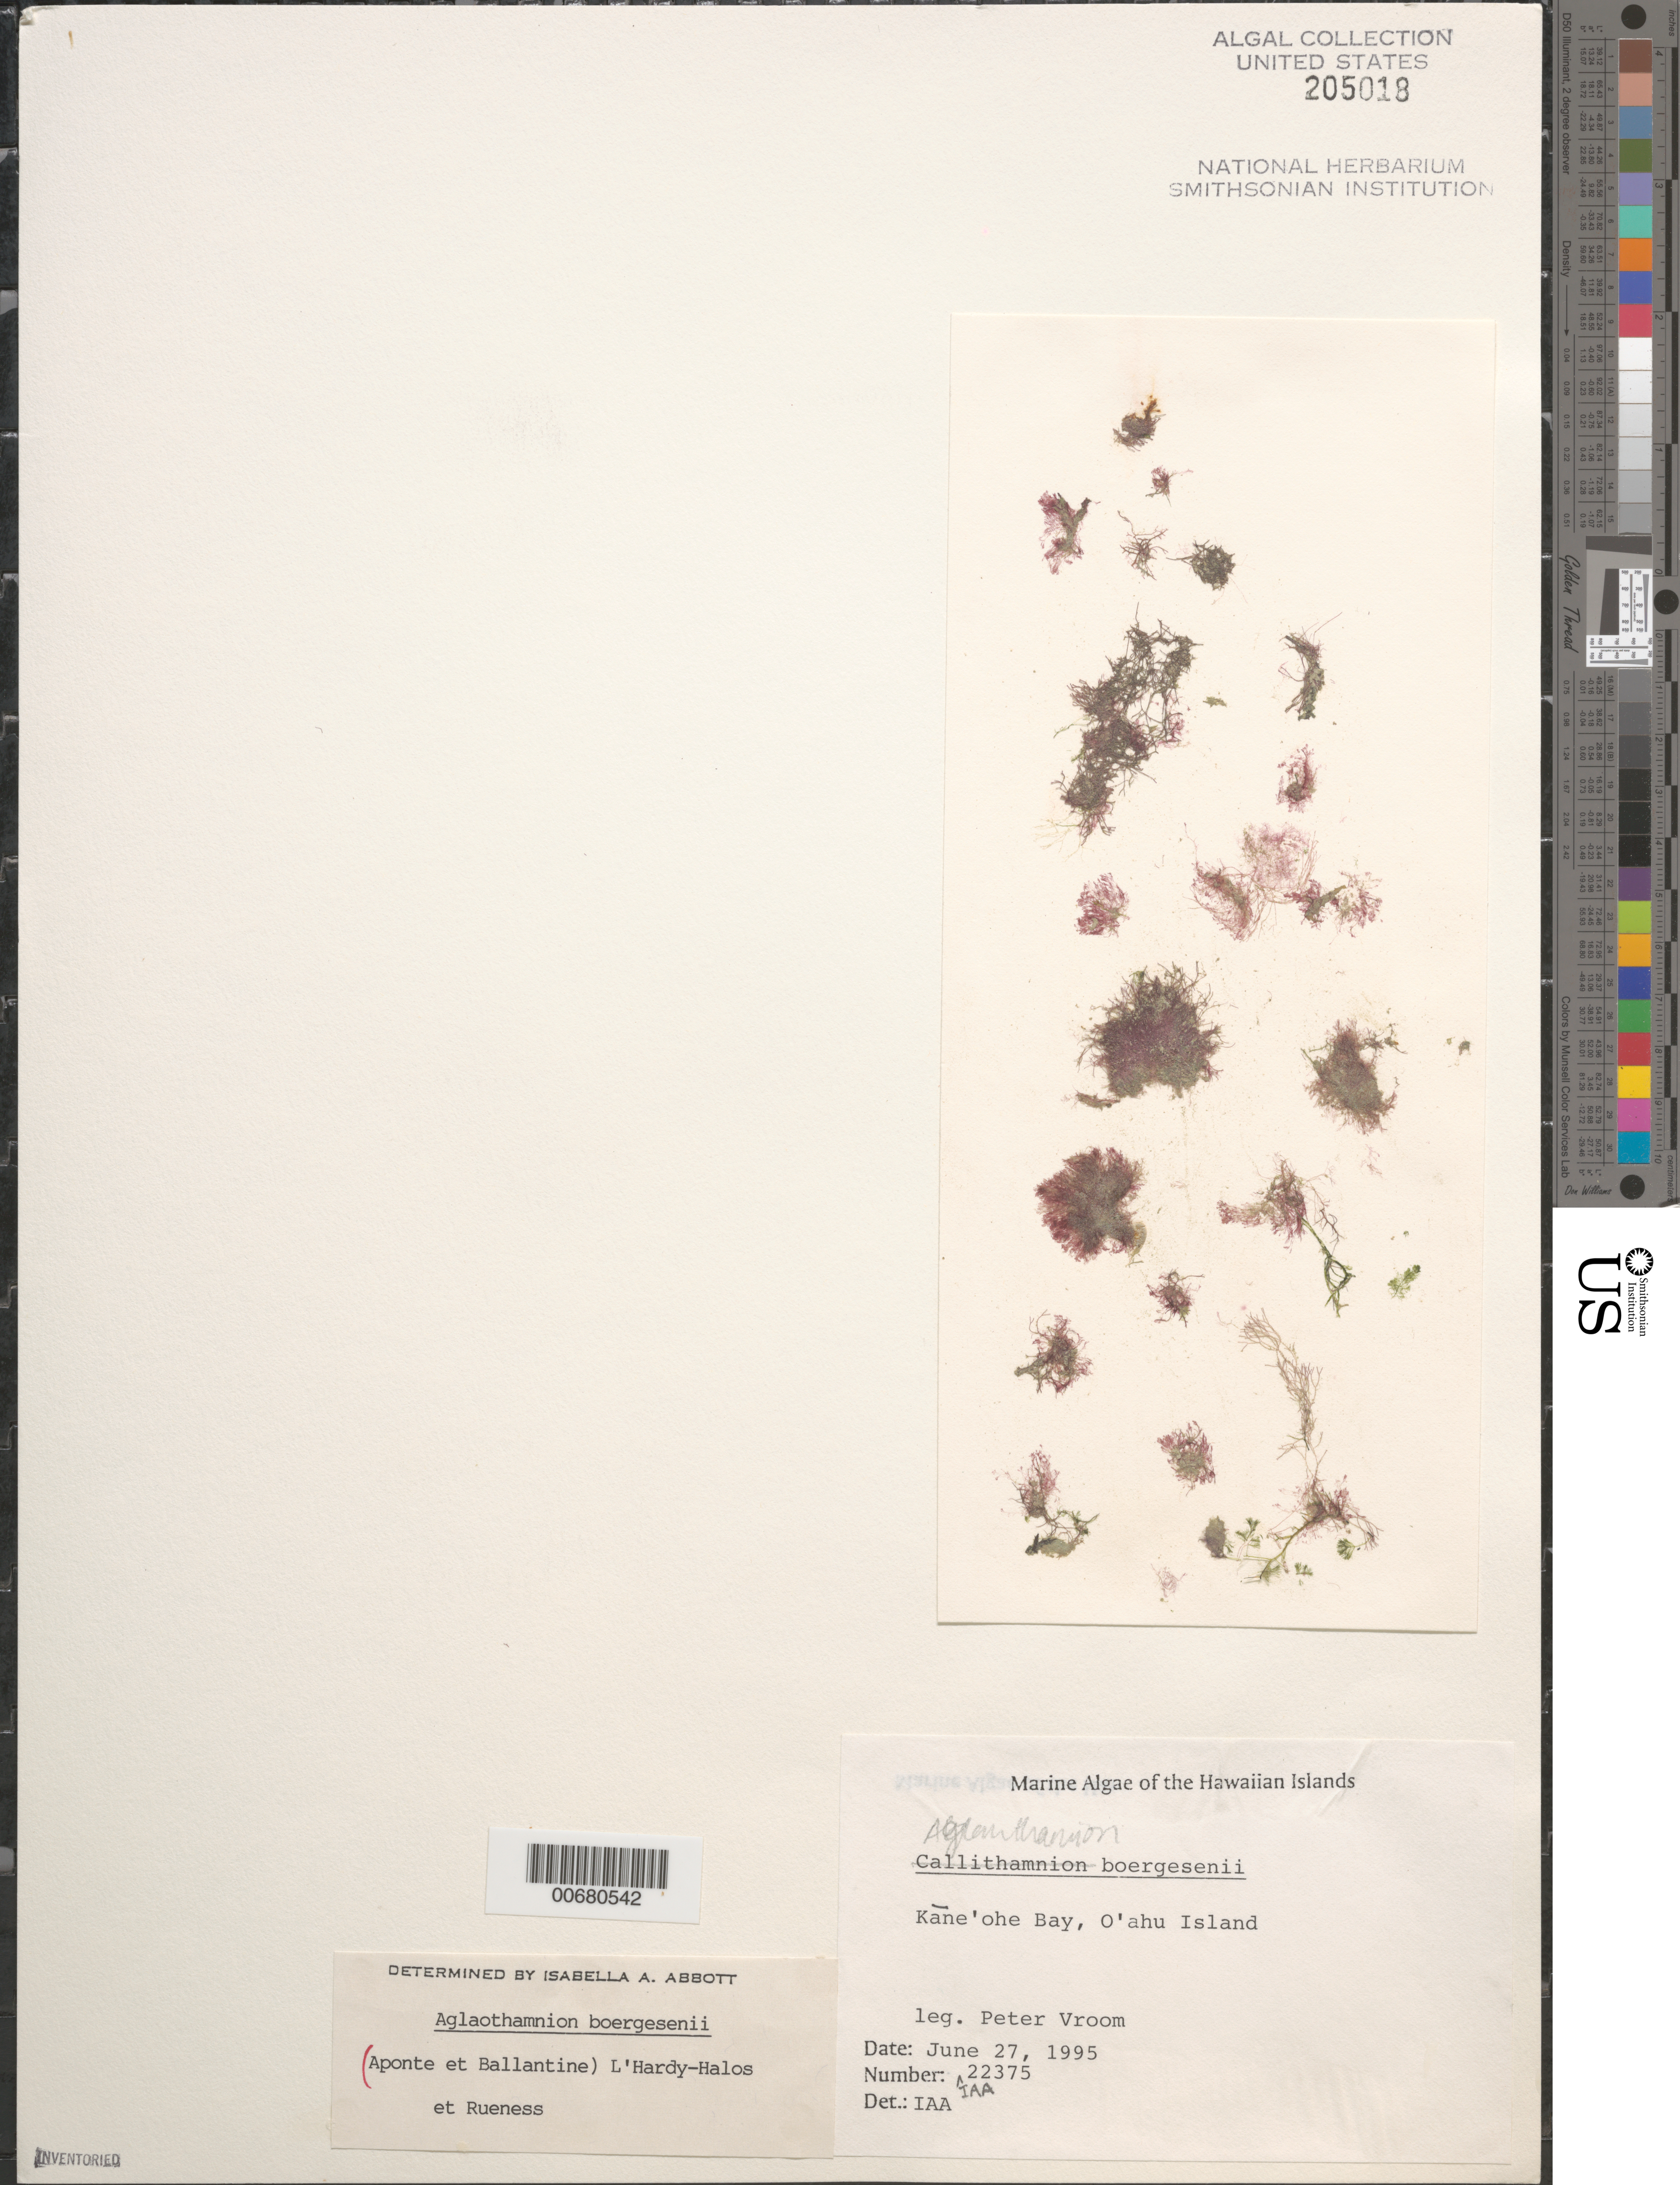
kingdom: Plantae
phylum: Rhodophyta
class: Florideophyceae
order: Ceramiales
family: Callithamniaceae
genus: Aglaothamnion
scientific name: Aglaothamnion boergesenii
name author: L'Hardi-Halos & Rueness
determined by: Abbott, Isabella A.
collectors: P. Vroom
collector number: IAA 22375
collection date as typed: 27 Jun 1995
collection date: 1995-06-27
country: United States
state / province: Hawaii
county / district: Honolulu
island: Oahu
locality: Kane'ohe Bay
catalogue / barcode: US 205018